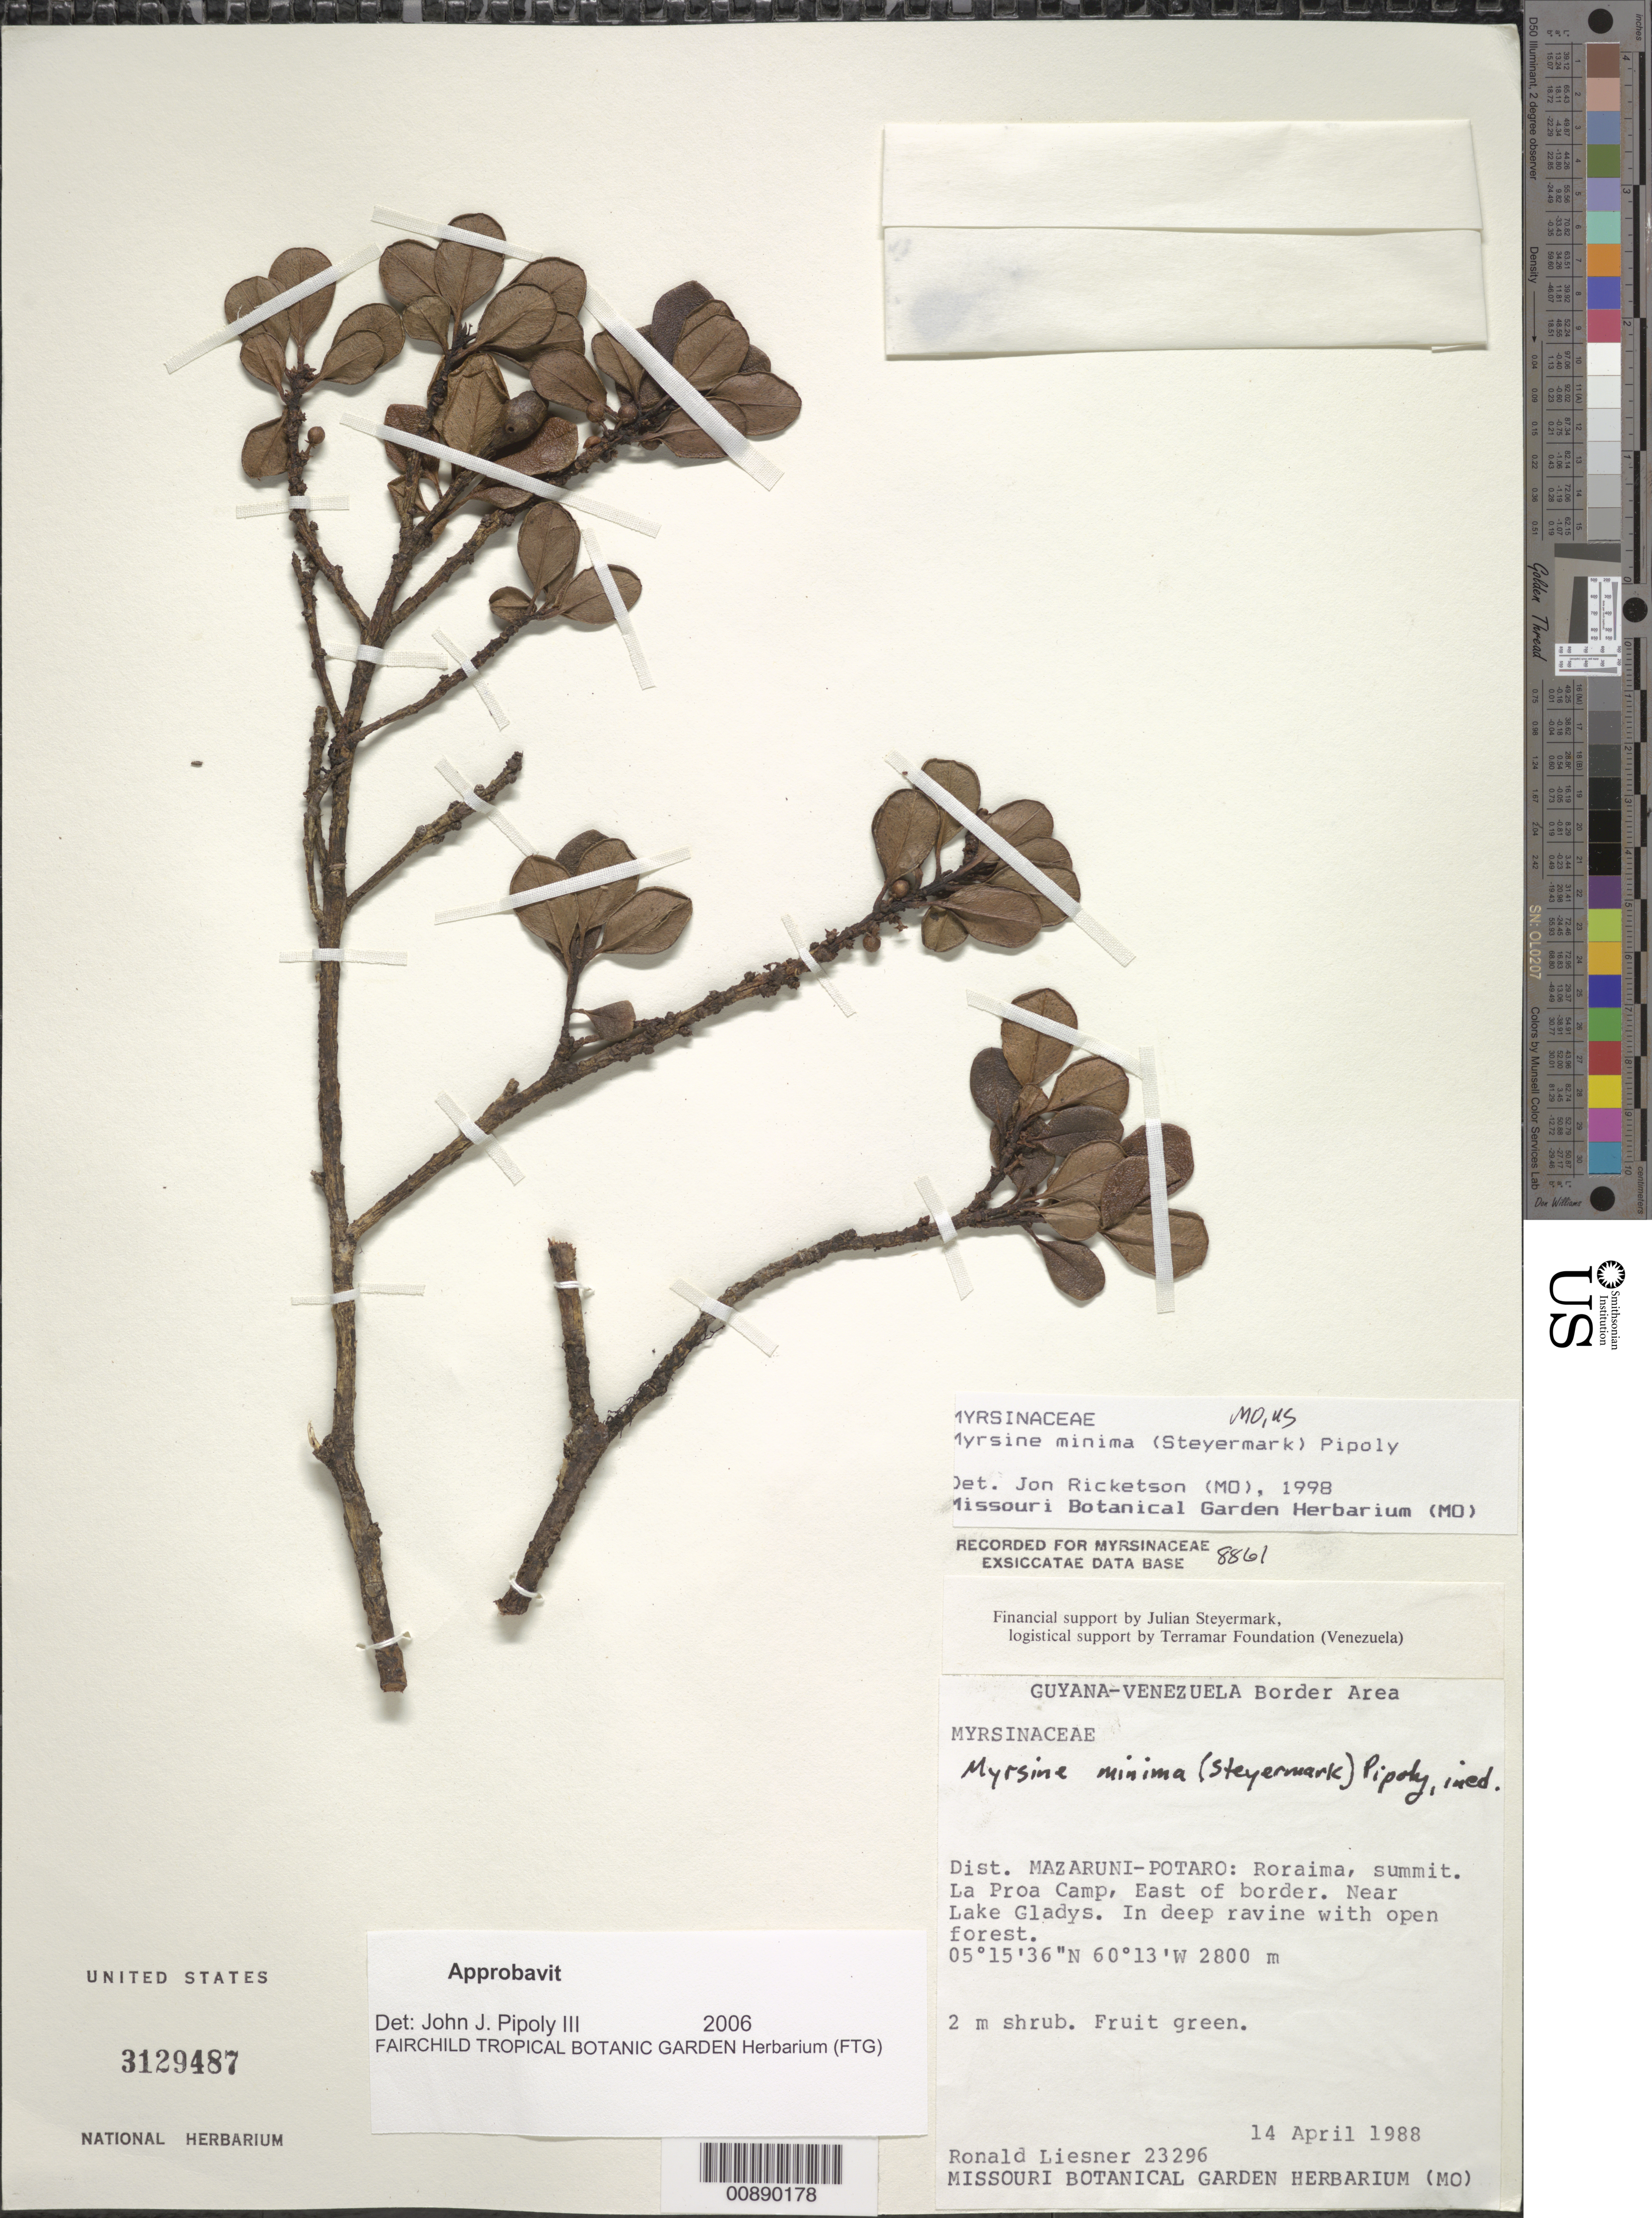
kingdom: Plantae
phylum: Tracheophyta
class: Magnoliopsida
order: Ericales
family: Primulaceae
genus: Myrsine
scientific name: Myrsine minima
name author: (Steyerm.) Pipoly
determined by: Pipoly, J. J., III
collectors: R. L. Liesner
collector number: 23296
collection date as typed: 14-Apr-88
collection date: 1988-04-14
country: Guyana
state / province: Cuyuni-Mazaruni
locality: Mt. Roraima summit; La Proa Camp, near Lake Gladys, E of border (Guyana-Venezuela Border)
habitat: Deep ravine with open forest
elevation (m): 2800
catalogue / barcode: US 3129487